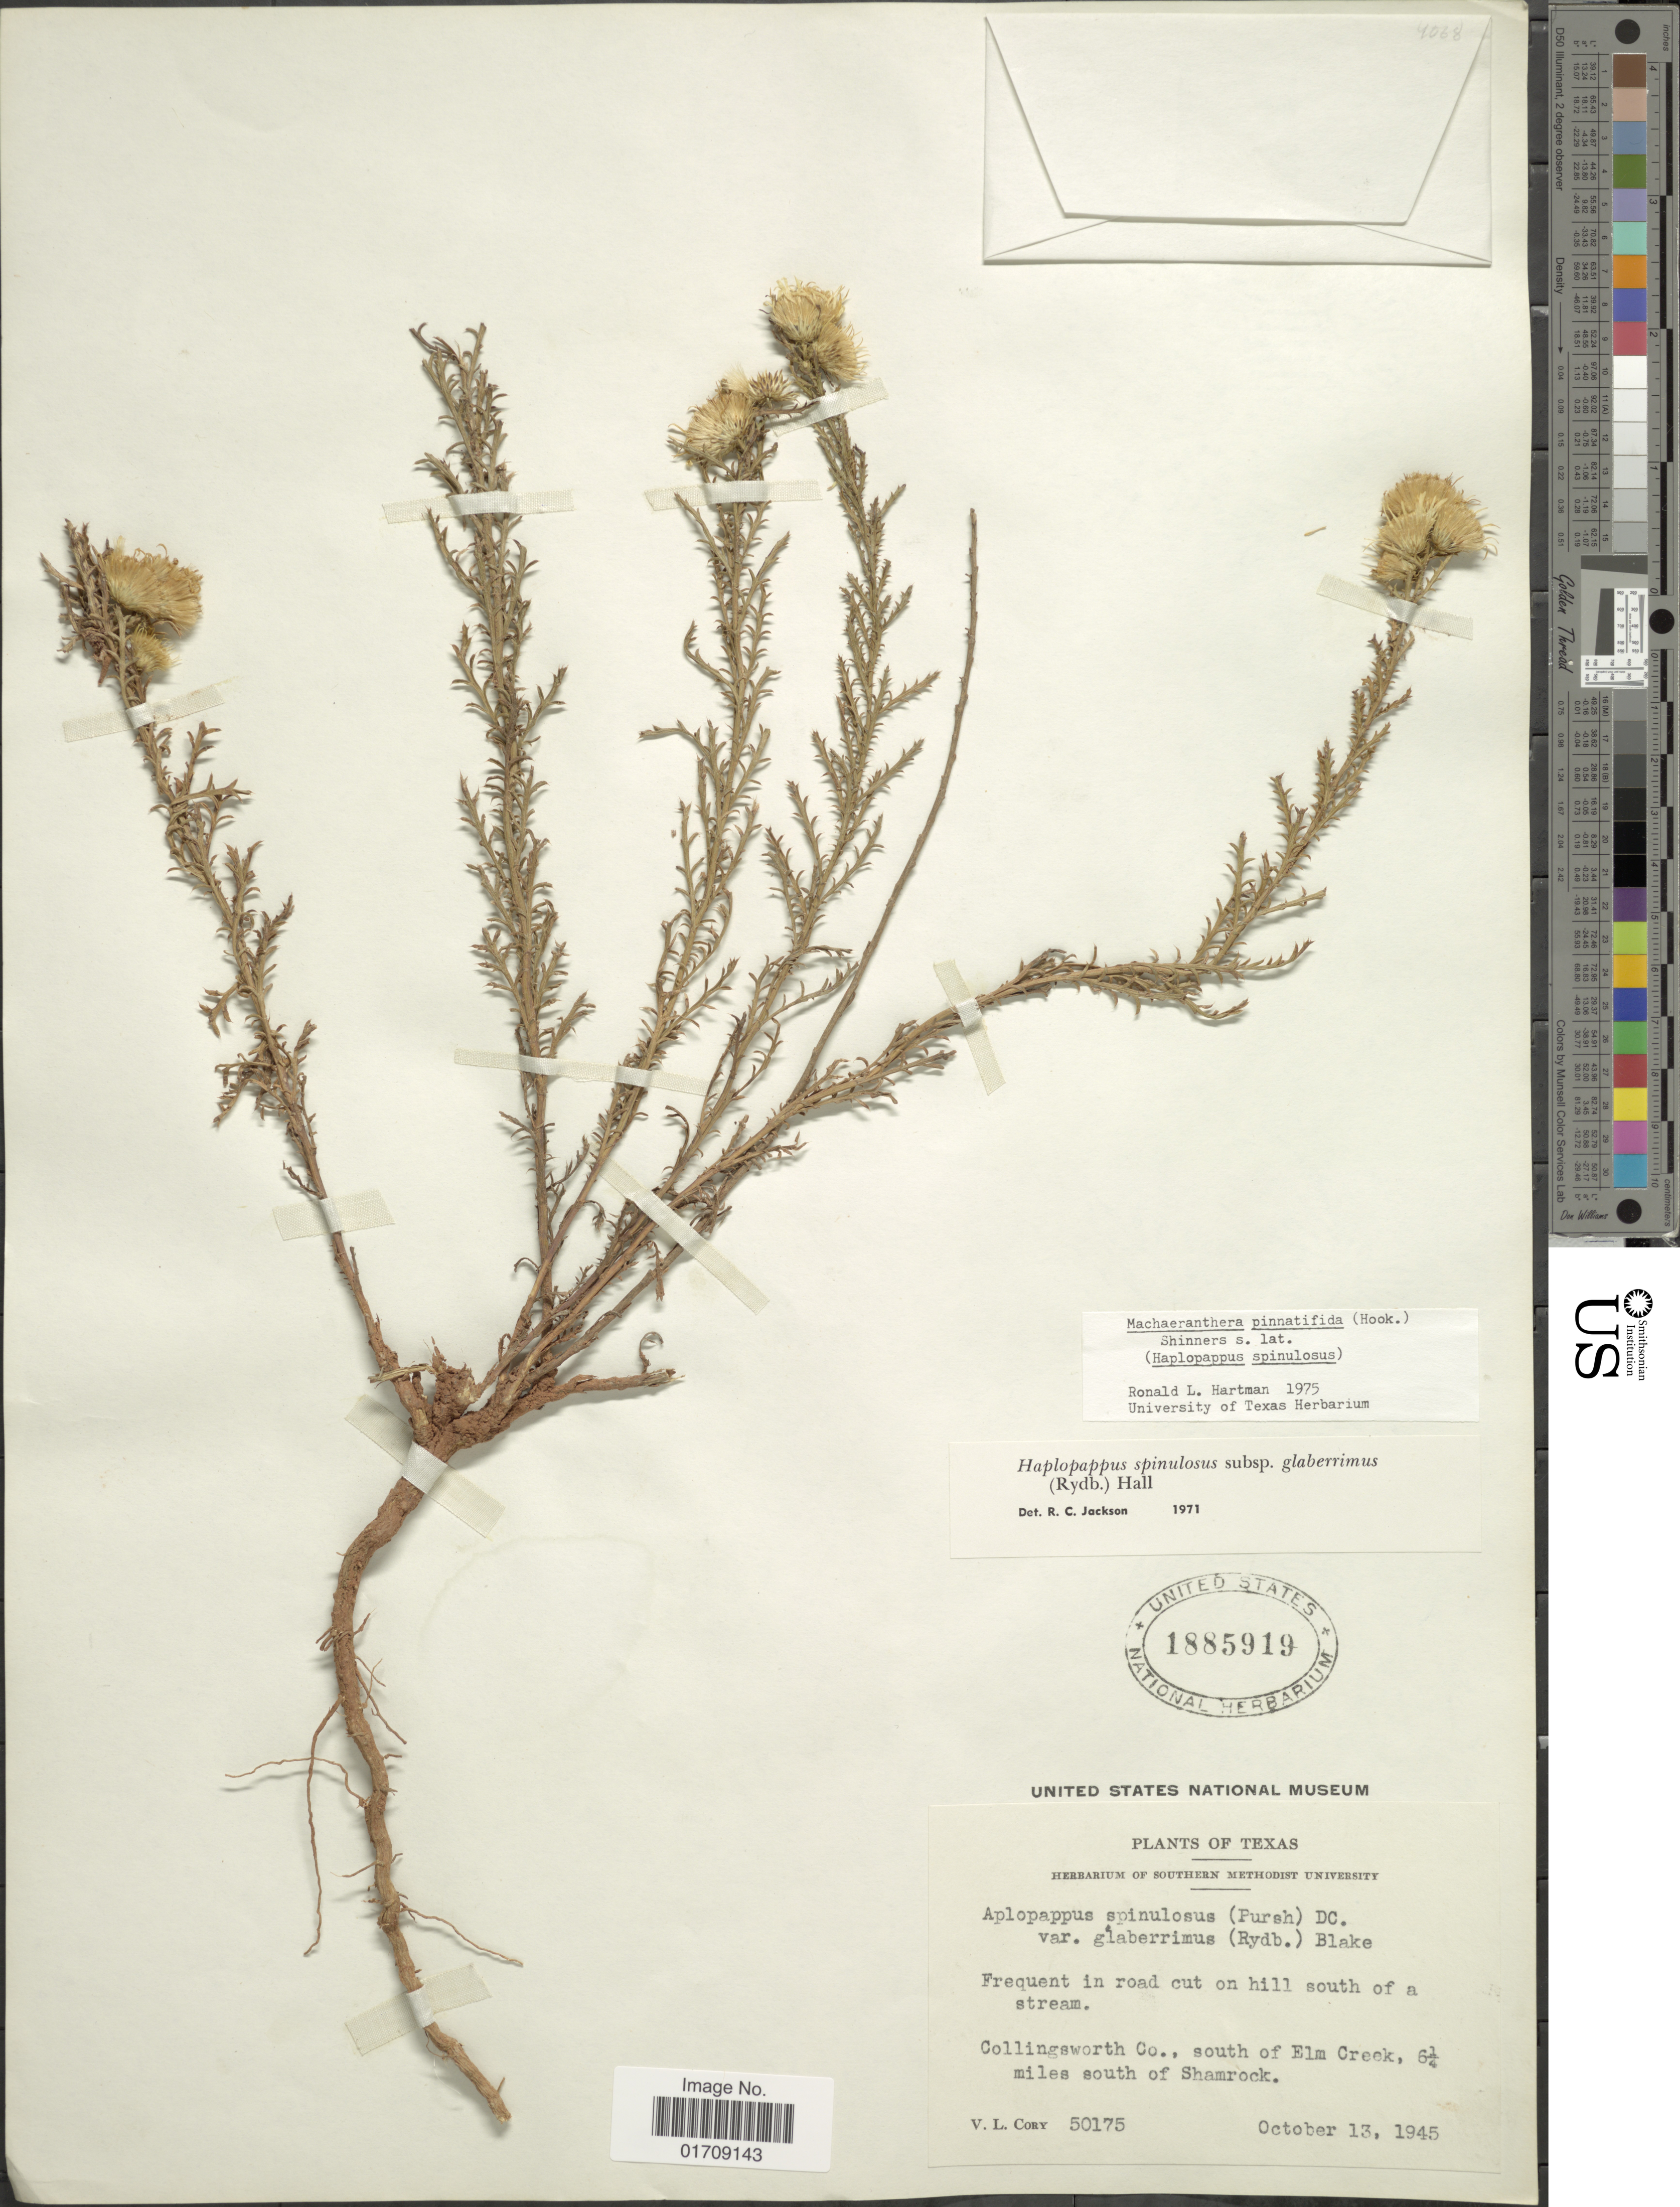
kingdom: Plantae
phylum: Tracheophyta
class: Magnoliopsida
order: Asterales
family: Asteraceae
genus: Machaeranthera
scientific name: Machaeranthera pinnatifida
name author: (Hook.) Shinners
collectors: V. Cory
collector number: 50175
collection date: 1945-10-13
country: United States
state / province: Texas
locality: Collingsworth Co., south of Elm Creek, 6 1/4 miles south of Shamrock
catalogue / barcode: US 1885919